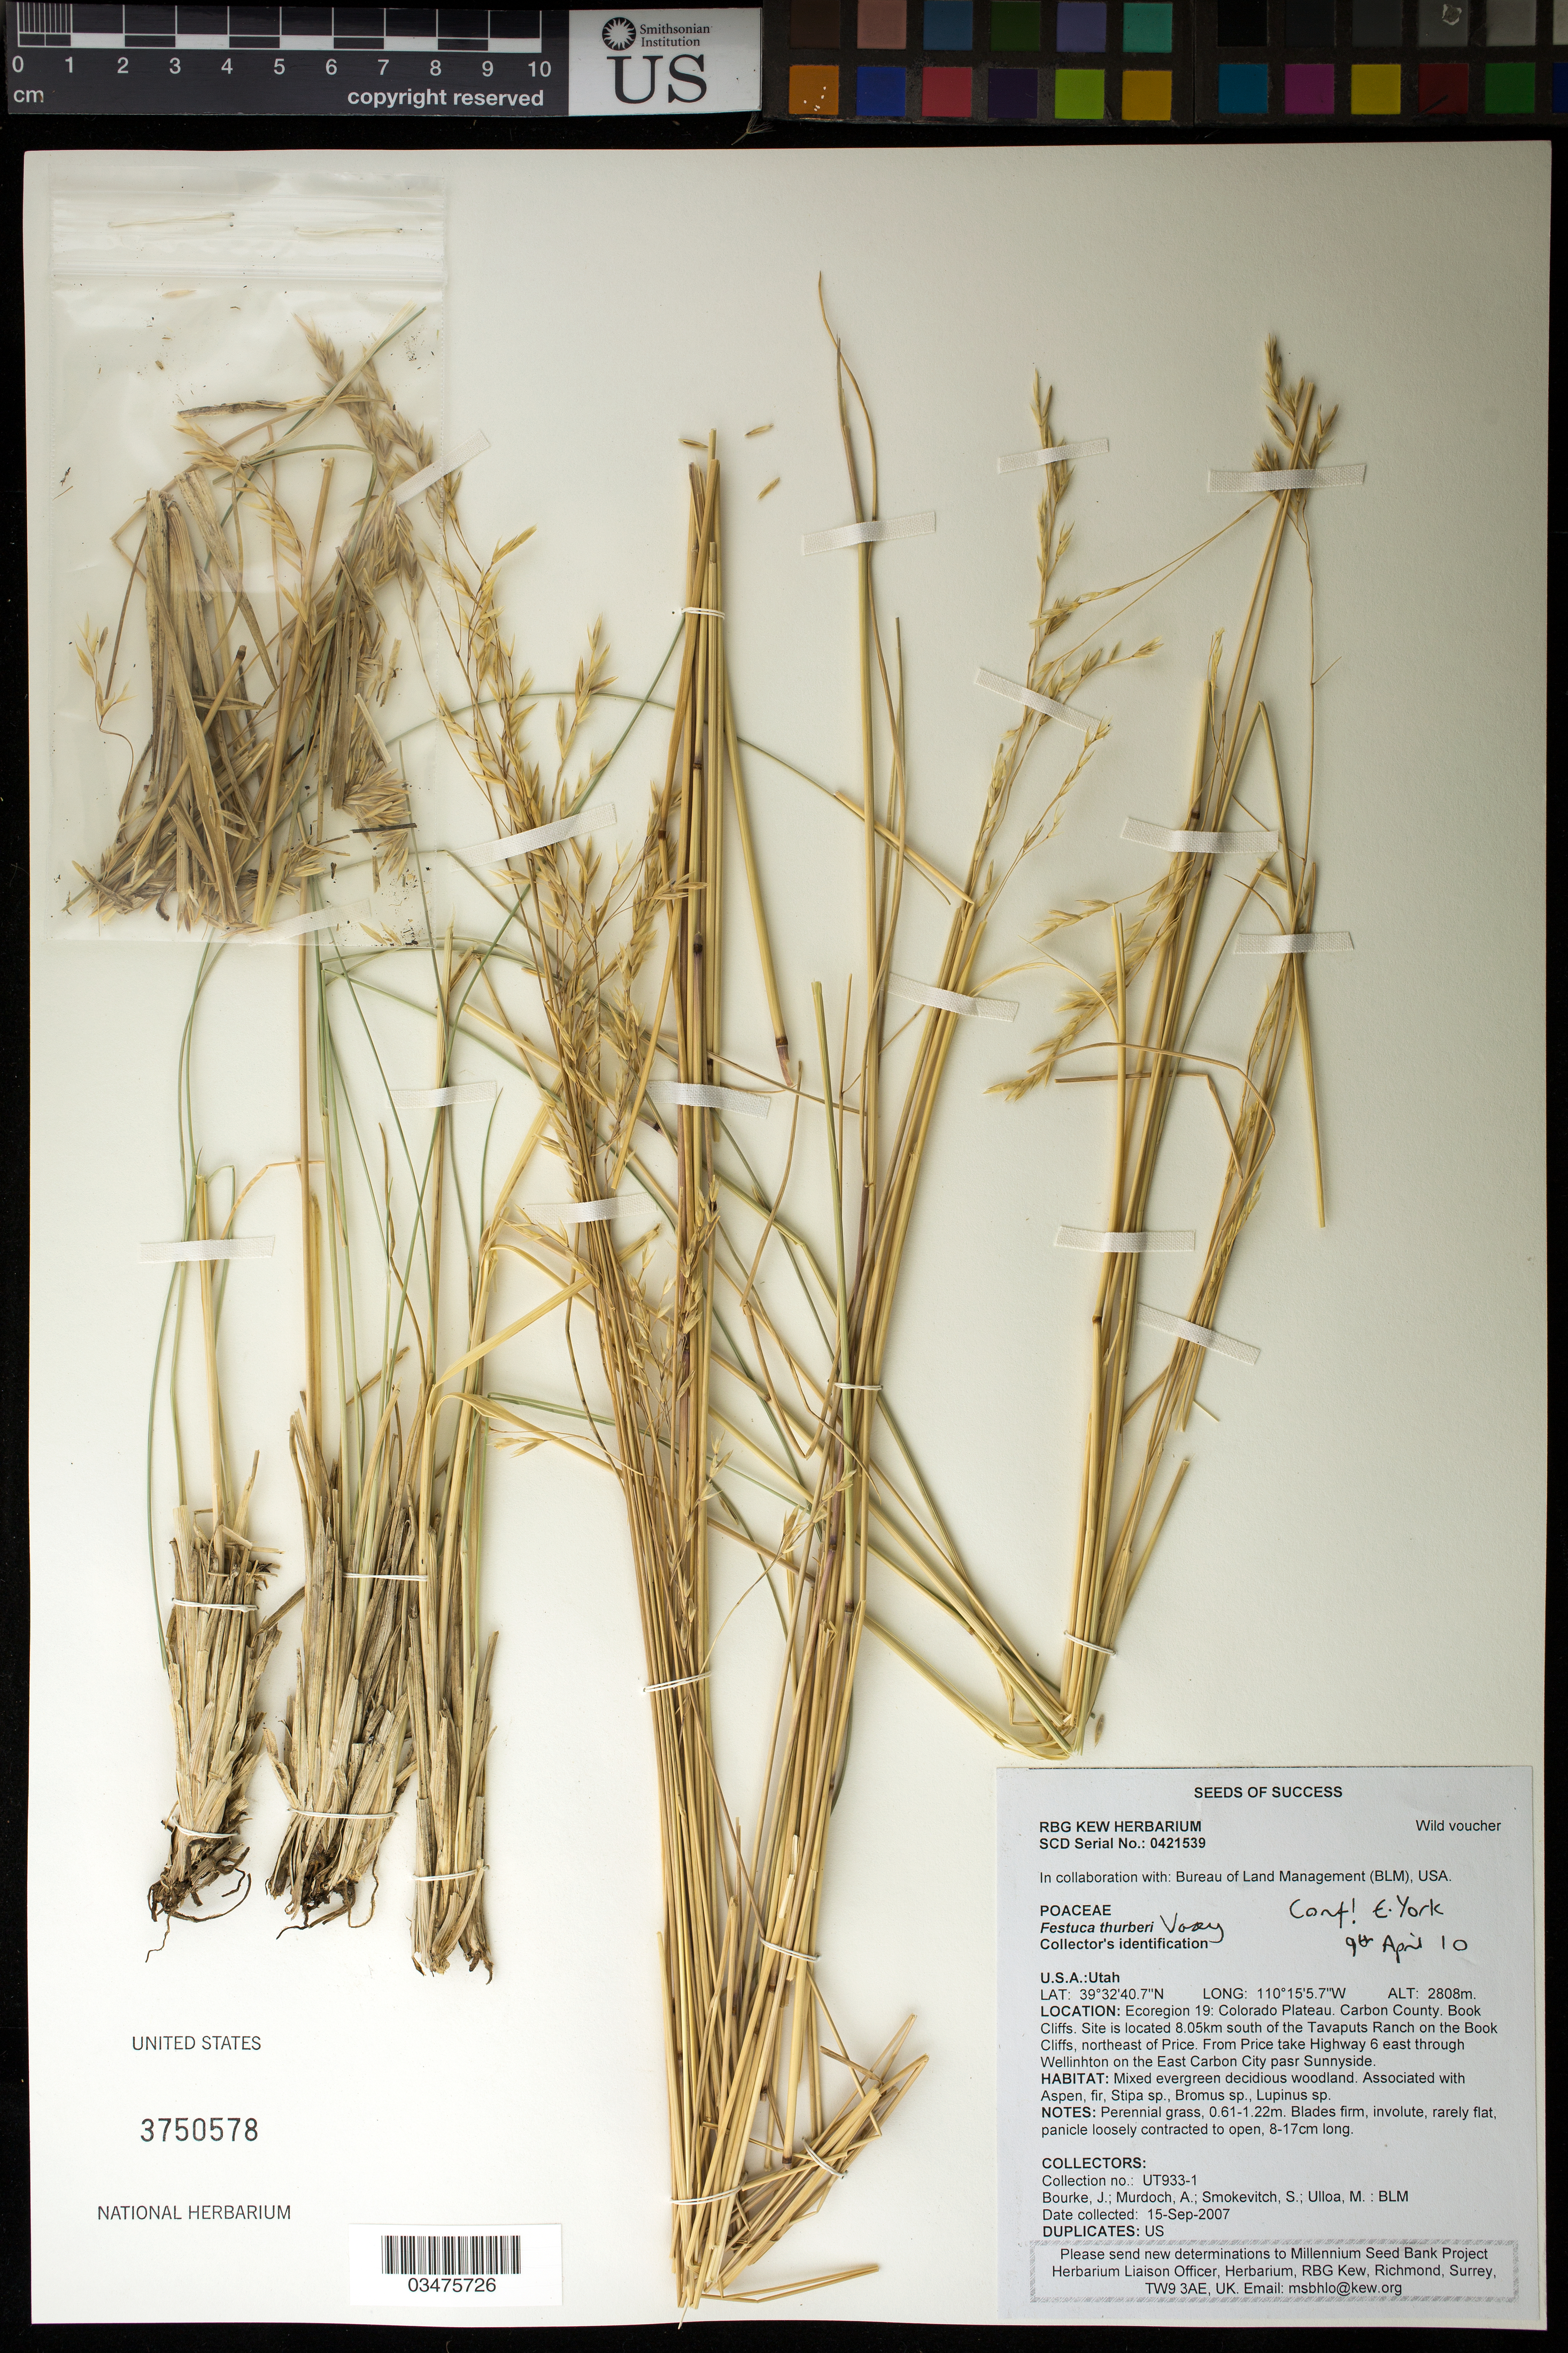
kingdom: Plantae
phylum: Tracheophyta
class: Liliopsida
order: Poales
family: Poaceae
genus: Festuca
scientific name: Festuca thurberi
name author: Vasey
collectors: J. Bourke, A. Murdoch, S. Smokevitch & M. Ulloa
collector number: UT933-1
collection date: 2007-09-15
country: United States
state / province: Utah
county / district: Carbon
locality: Book Cliffs. 8.05 km S of the Tavaputs Ranch on the Book Cliffs, NE of Price.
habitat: Mixed evergreen decidious woodland. With Aspen, fir, Stipa sp., Bromus sp., Lupinus sp.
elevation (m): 2808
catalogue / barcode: US 3750578